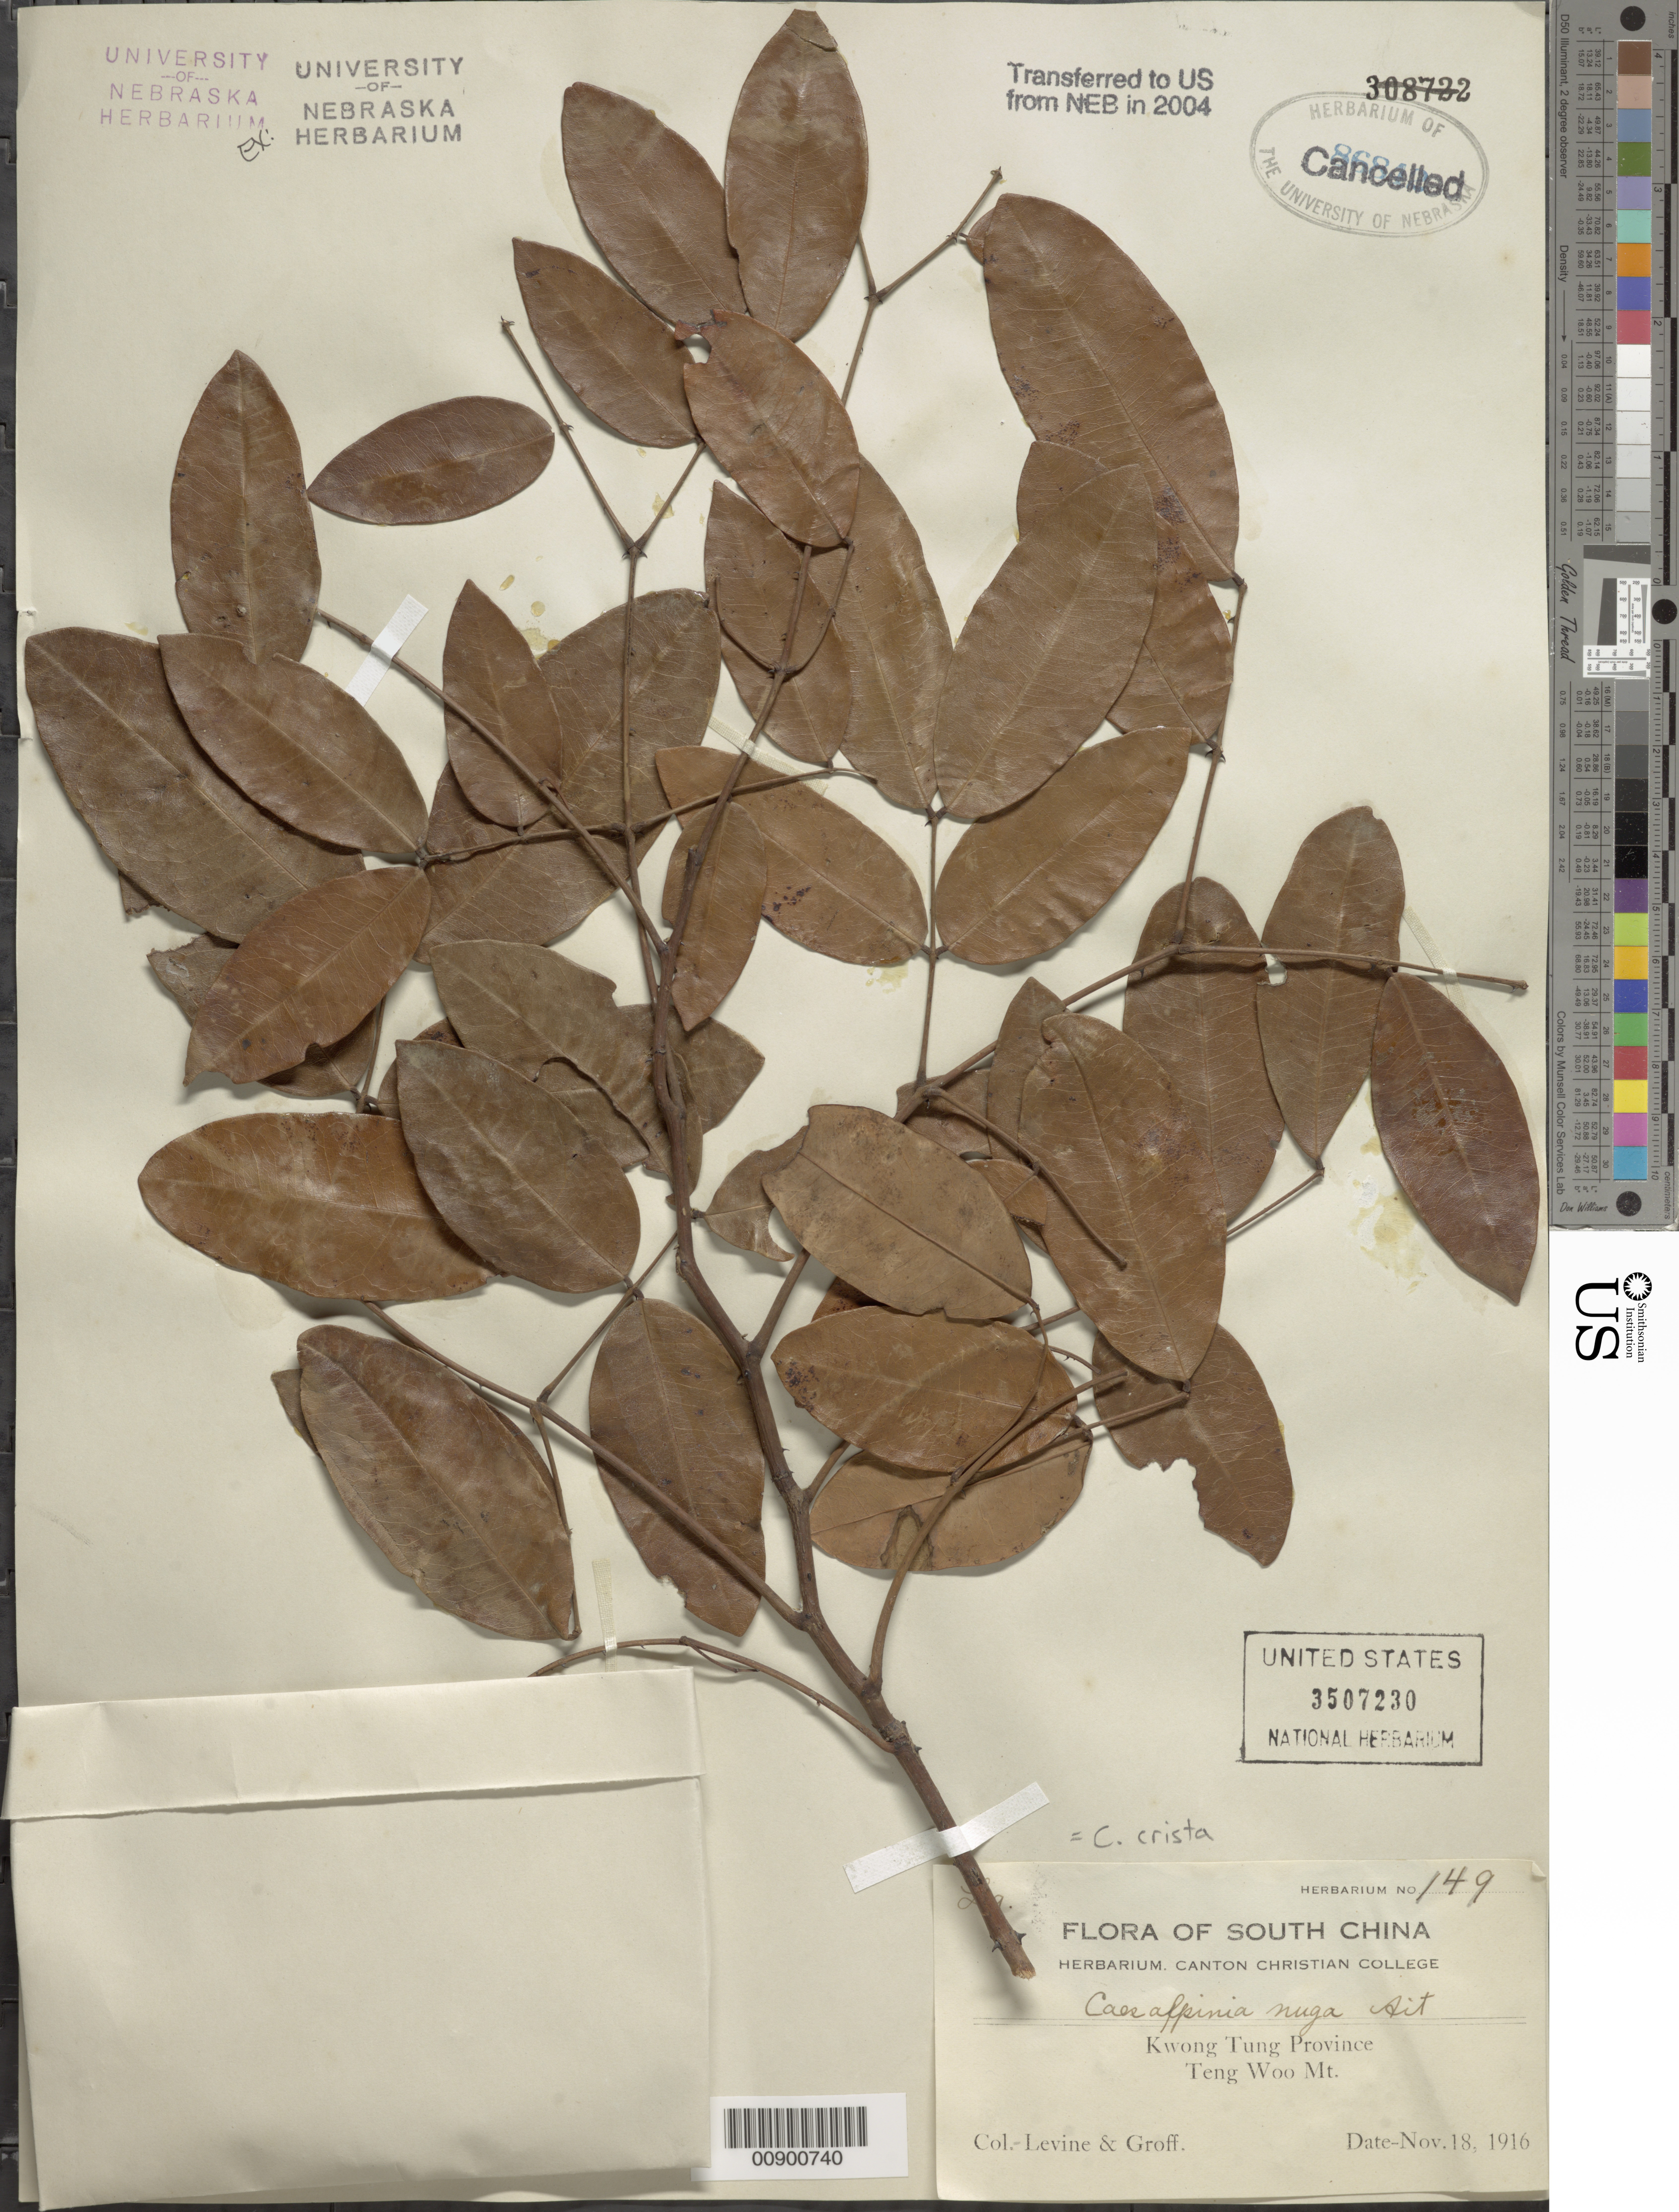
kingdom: Plantae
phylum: Tracheophyta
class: Magnoliopsida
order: Fabales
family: Fabaceae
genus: Ticanto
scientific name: Ticanto crista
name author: (L.) R. Clark & Gagnon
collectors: C. O. Levine & G. Groff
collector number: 149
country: China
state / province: Guangdong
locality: Teng Woo MT.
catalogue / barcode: US 3507230